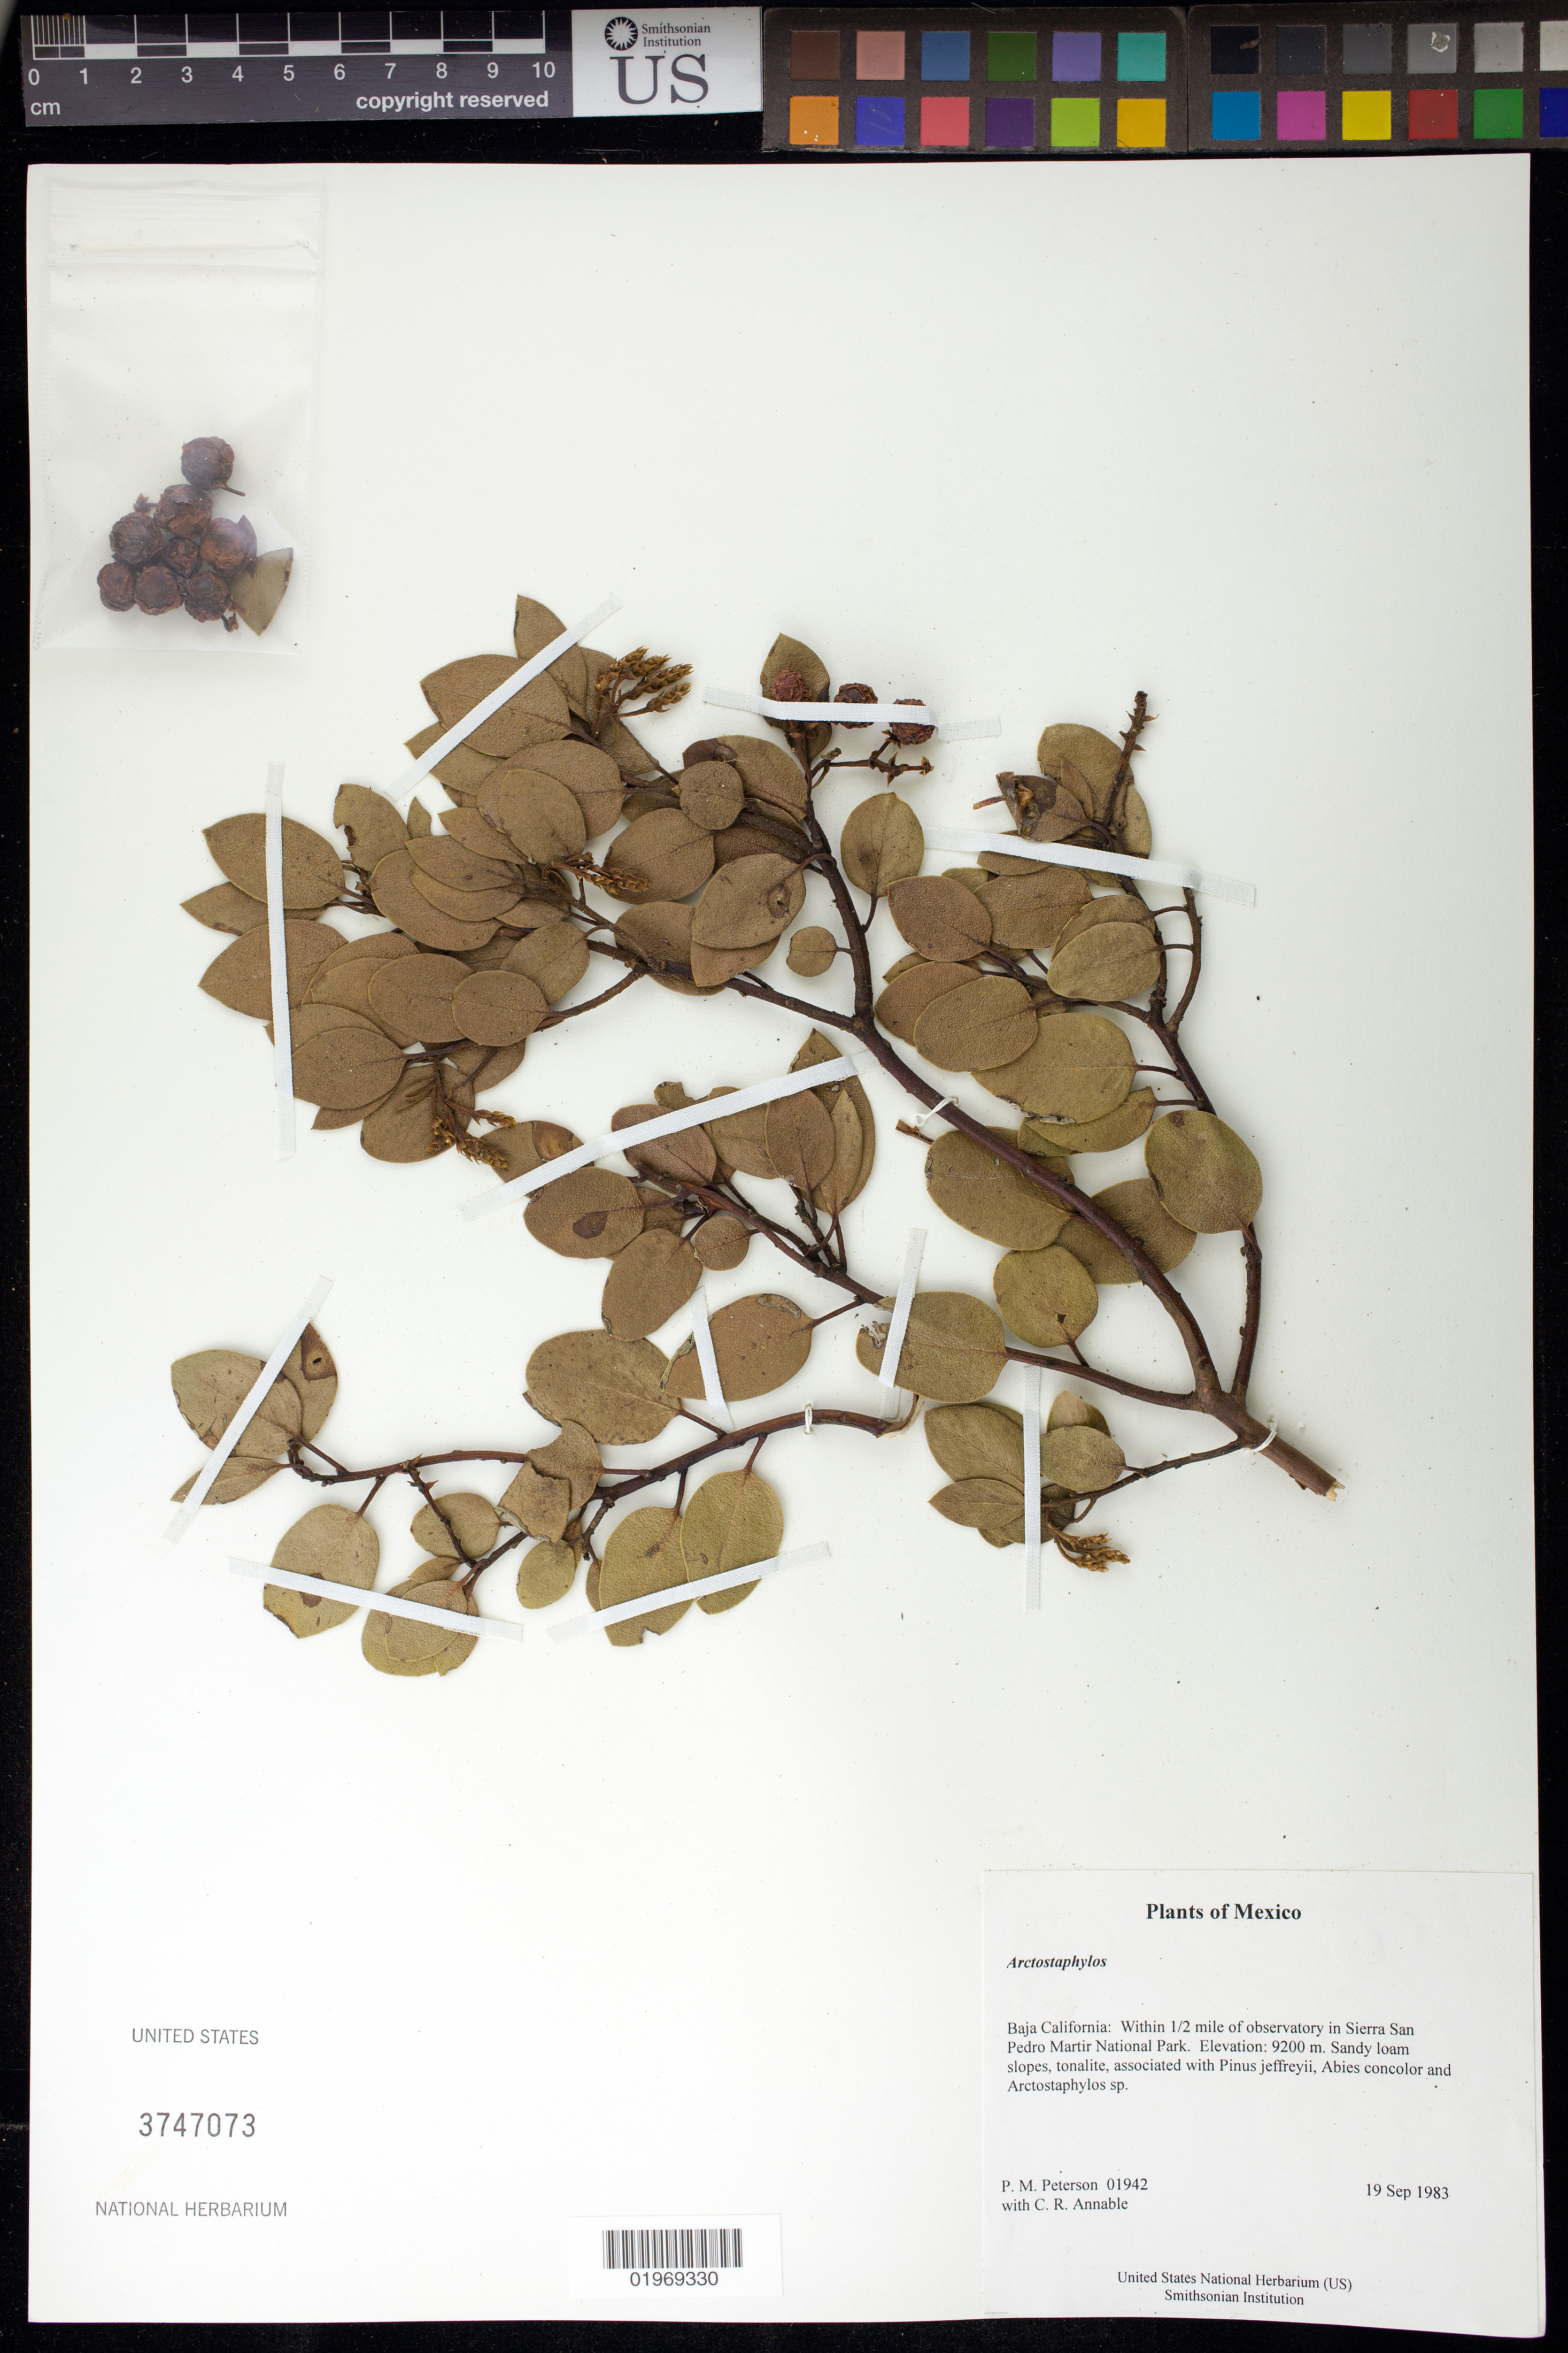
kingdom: Plantae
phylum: Tracheophyta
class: Magnoliopsida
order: Ericales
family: Ericaceae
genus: Arctostaphylos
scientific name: Arctostaphylos sp.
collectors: P. M. Peterson & C. R. Annable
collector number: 01942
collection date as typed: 19 Sep 1983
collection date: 1983-09-19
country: Mexico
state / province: Baja California Norte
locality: Within 1/2 mile of observatory in Sierra San Pedro Martir National Park.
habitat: Sandy loam slopes, tonalite, associated with Pinus jeffreyii, Abies concolor and Arctostaphylos sp.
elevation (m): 9200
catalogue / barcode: US 3747073